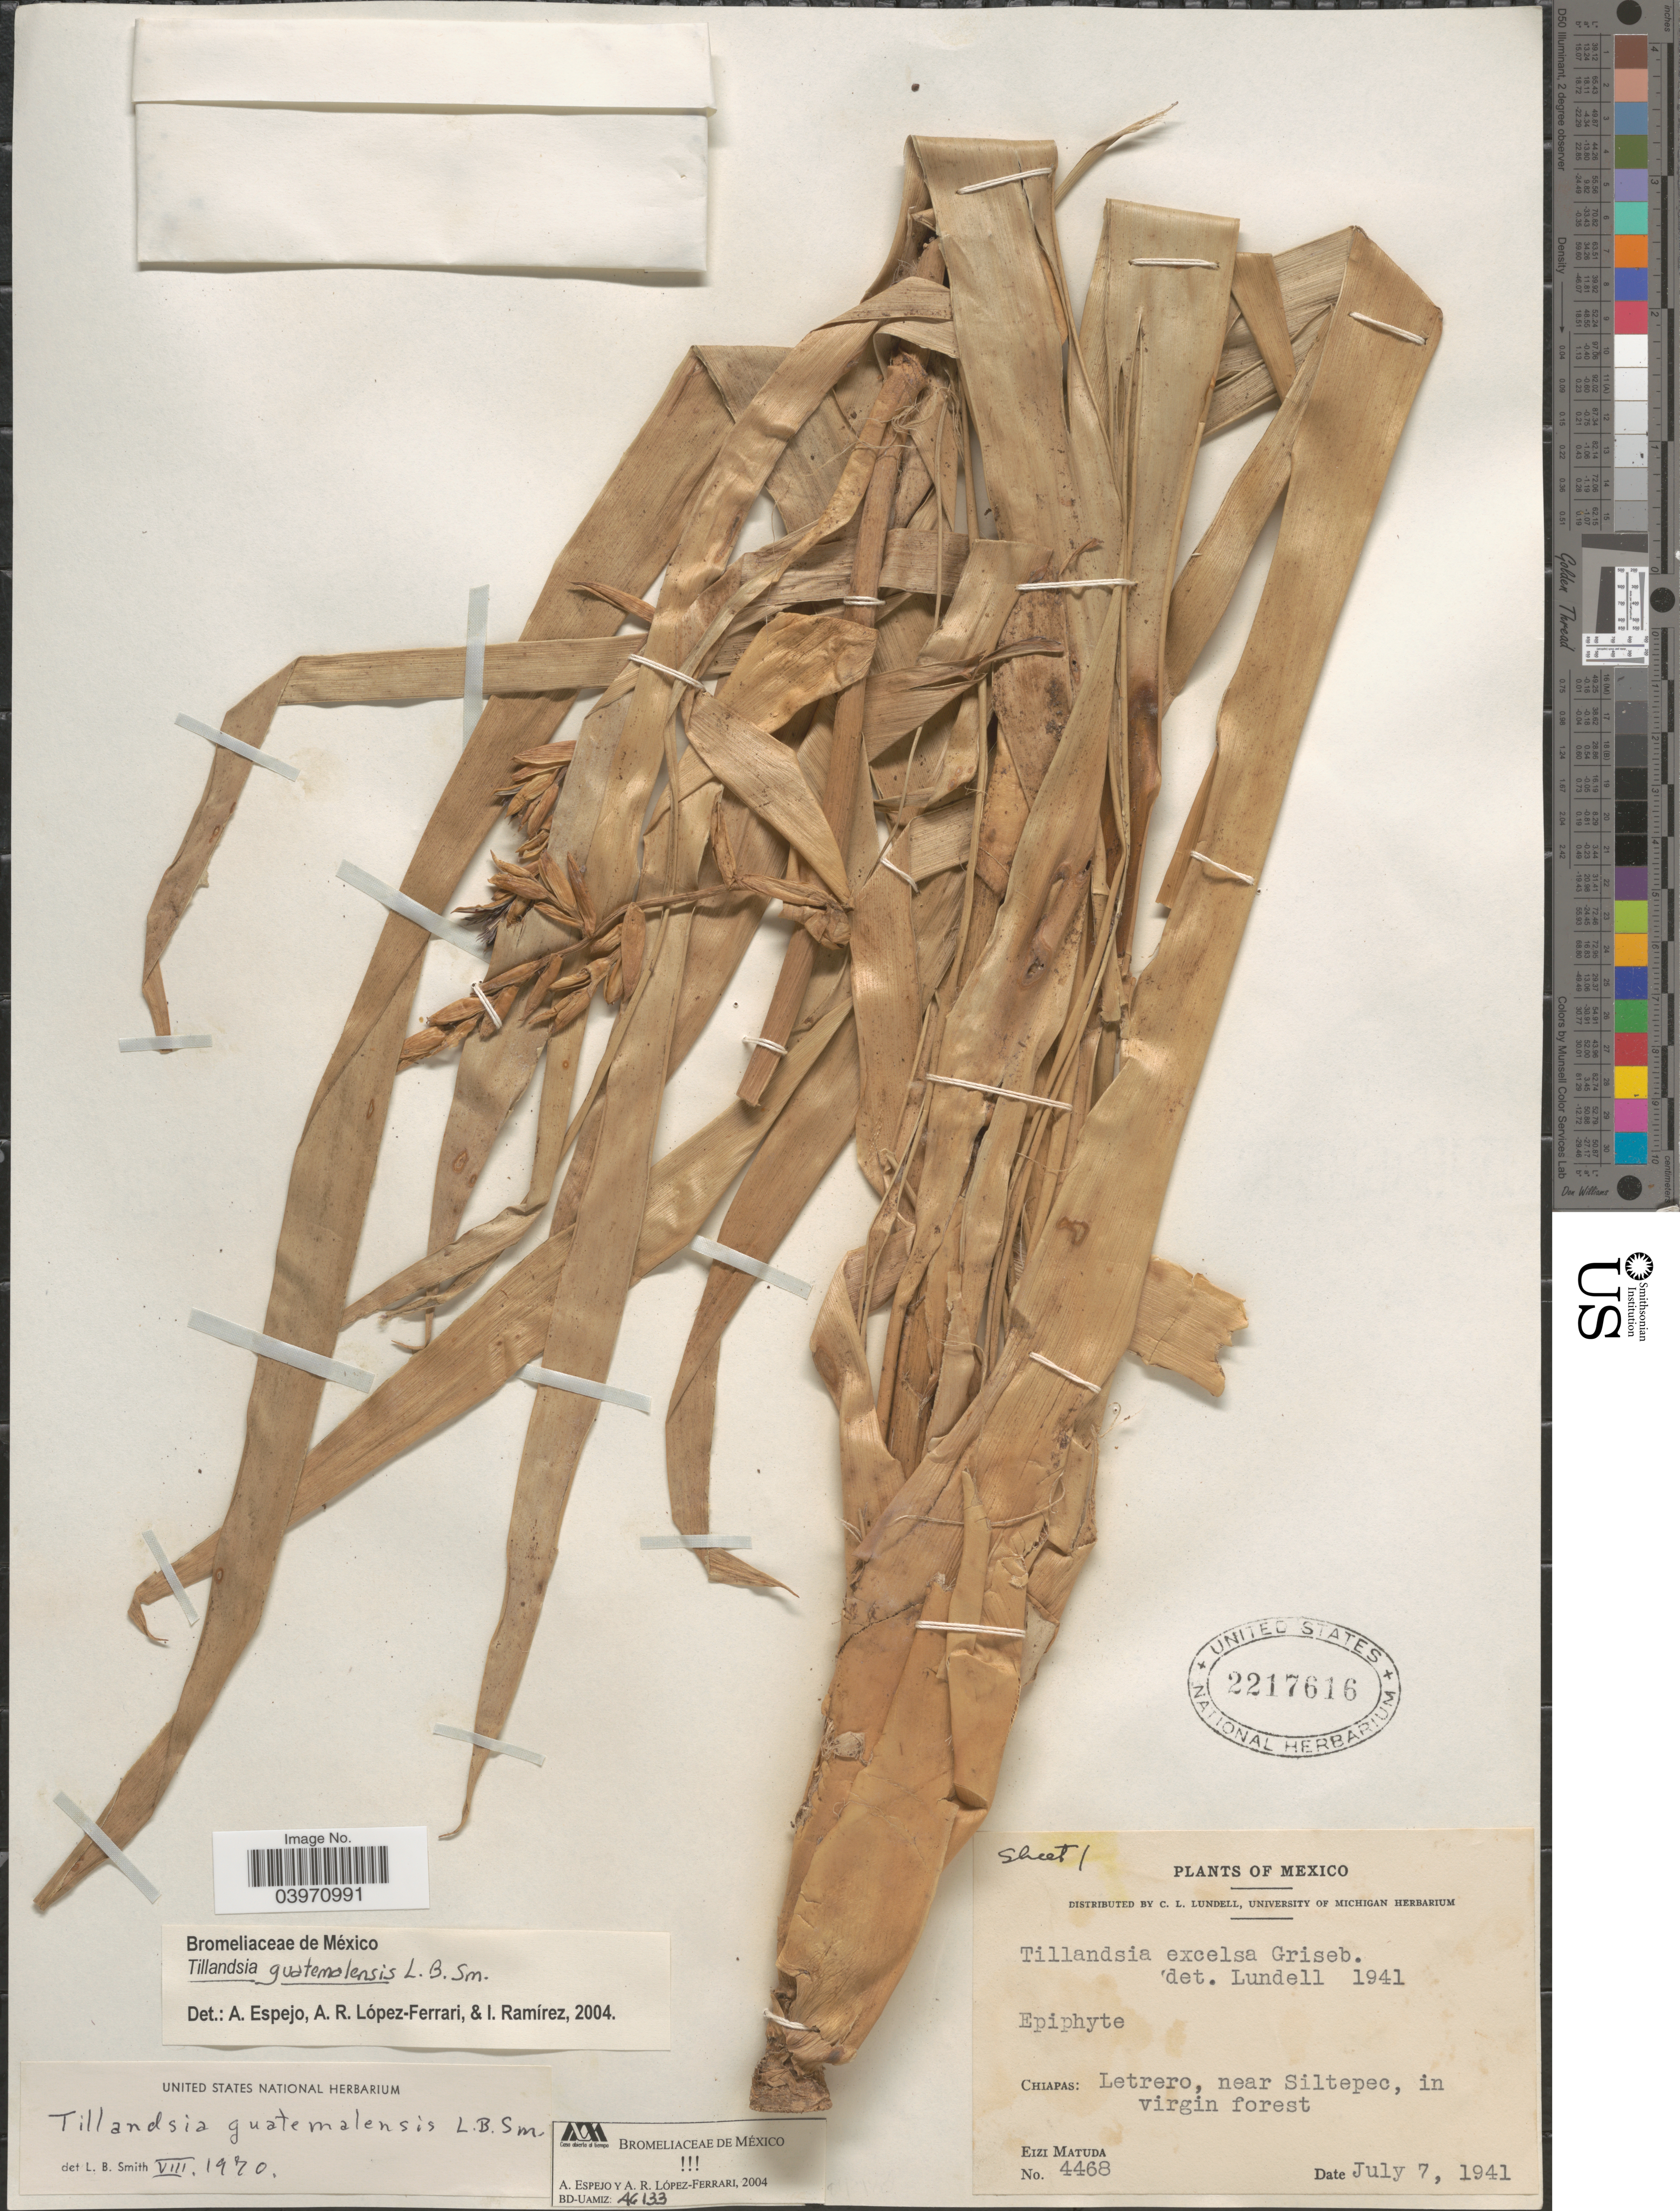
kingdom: Plantae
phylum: Tracheophyta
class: Liliopsida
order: Poales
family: Bromeliaceae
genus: Tillandsia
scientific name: Tillandsia guatemalensis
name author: L.B. Sm.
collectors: E. Matuda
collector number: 4468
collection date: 1941-07-07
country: Mexico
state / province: Chiapas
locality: Letrero, near Siltepec.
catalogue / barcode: US 2217616